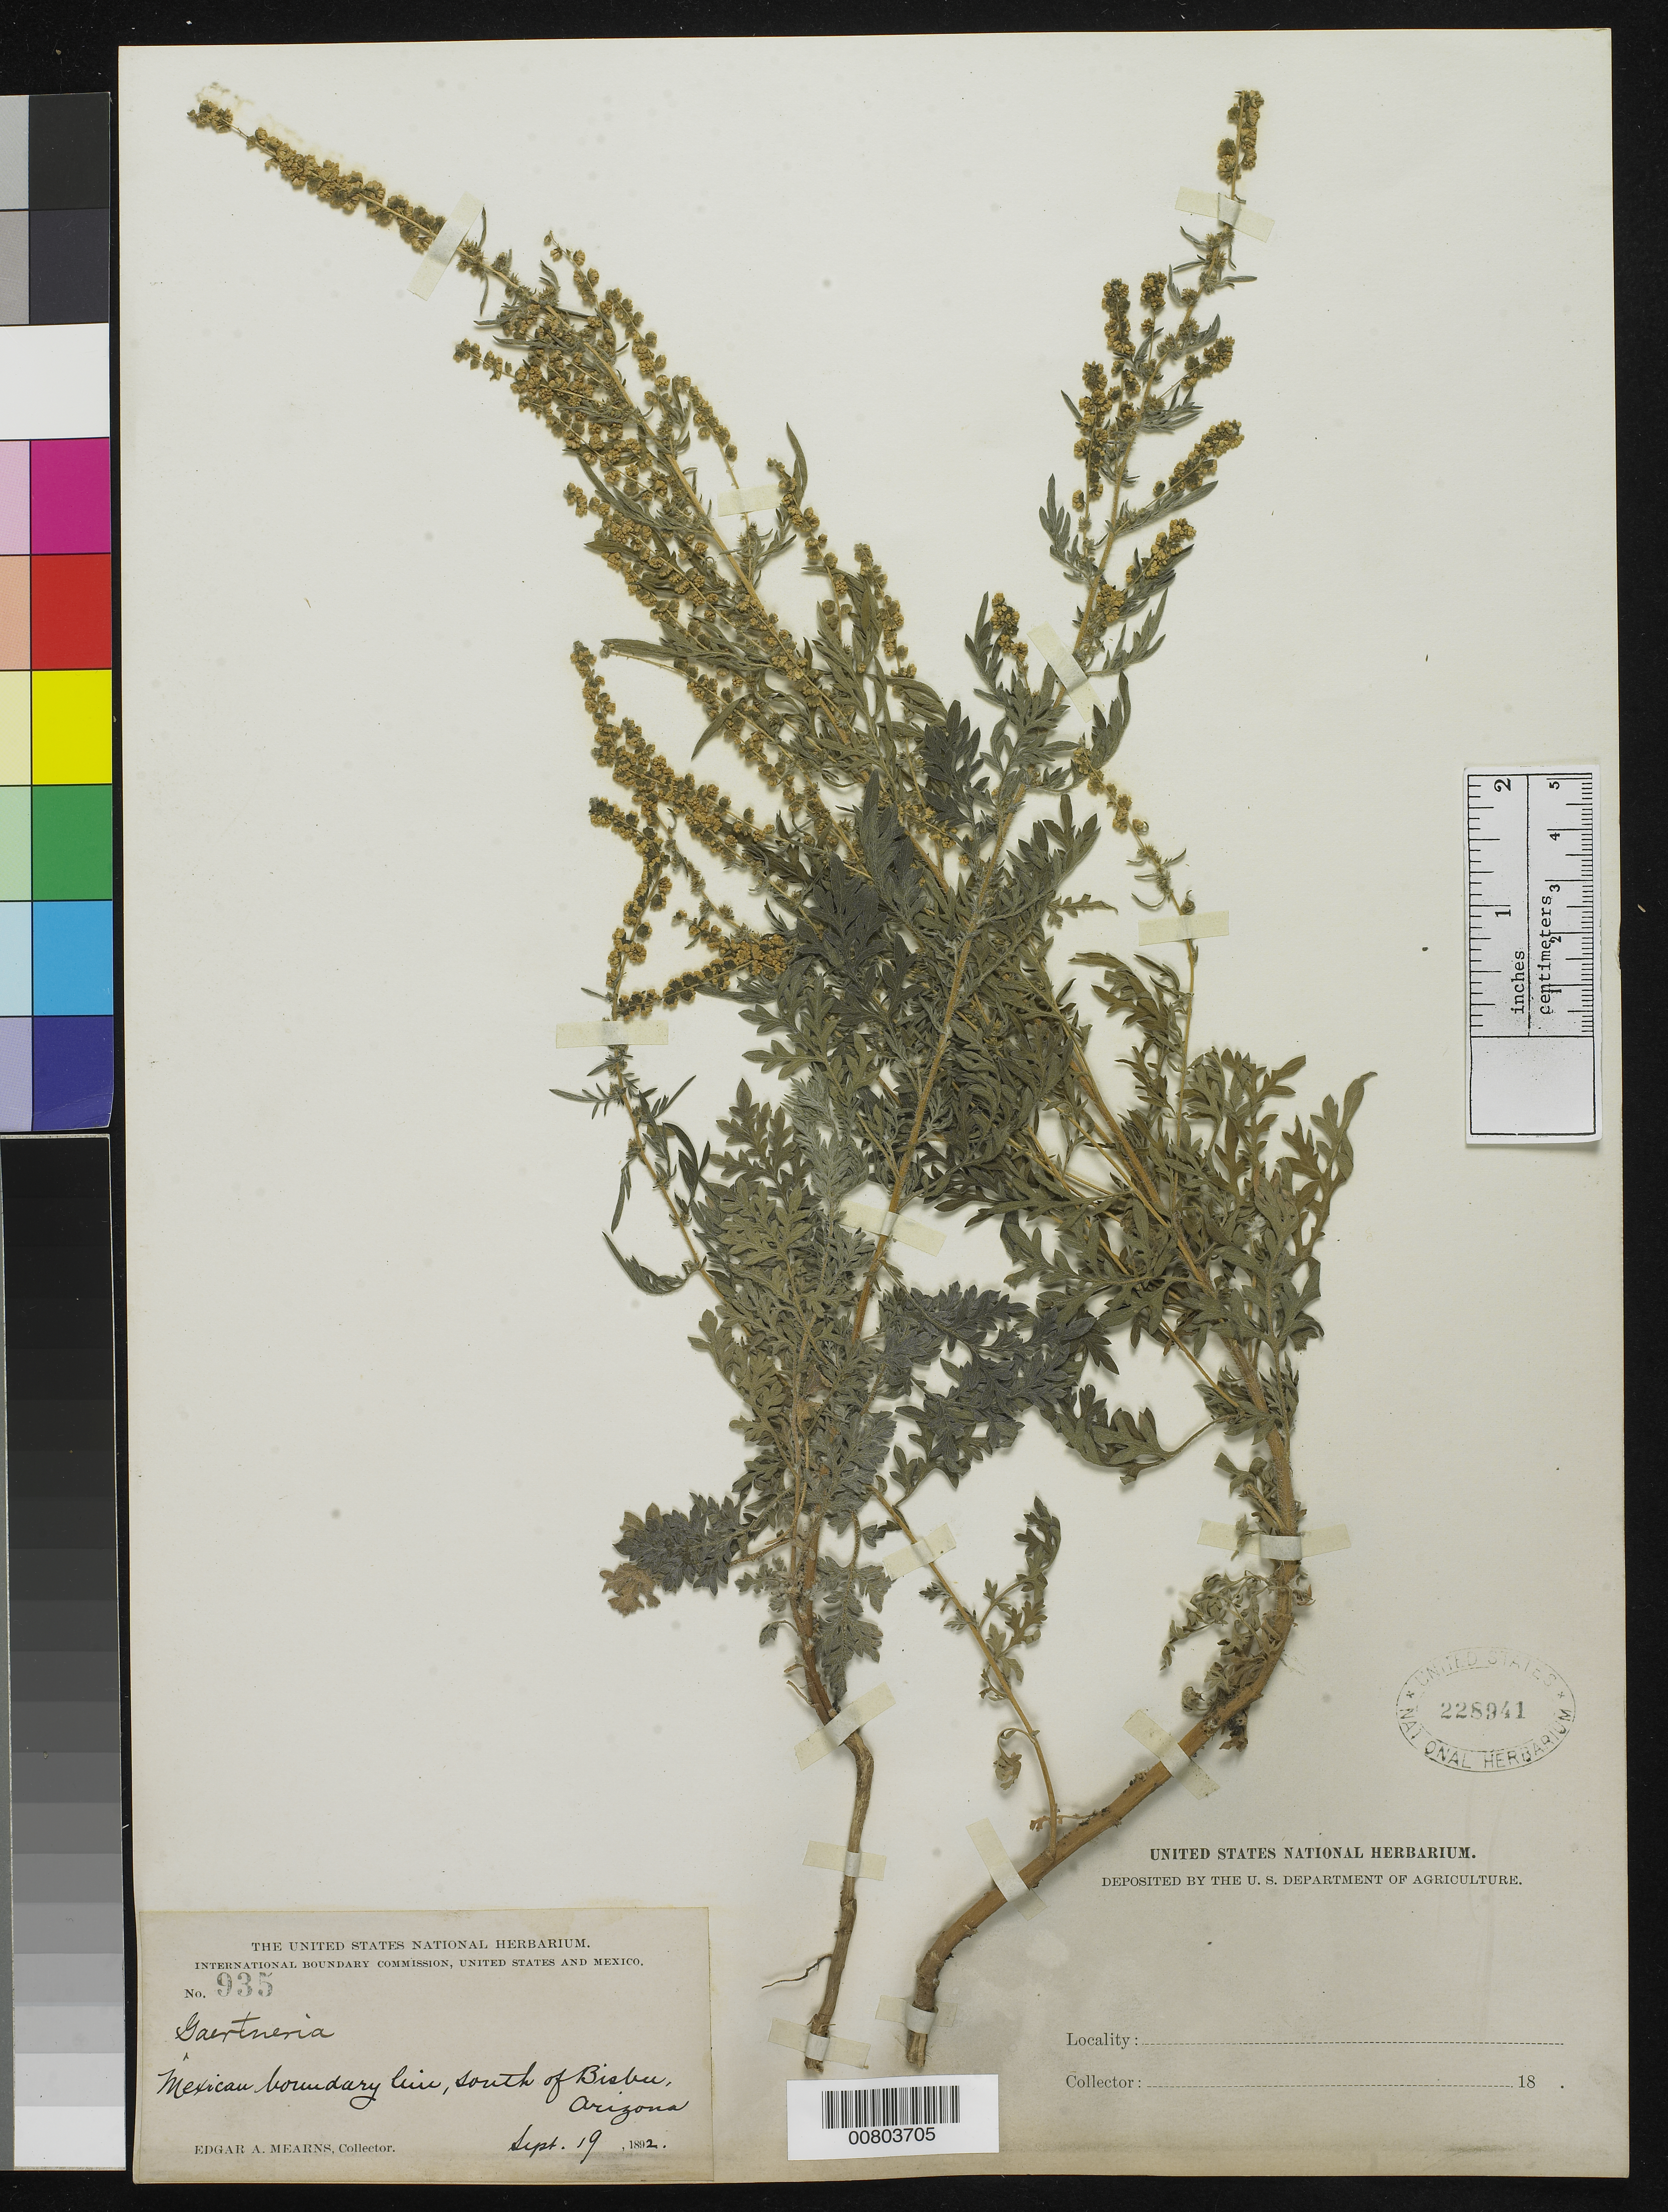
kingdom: Plantae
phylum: Tracheophyta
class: Magnoliopsida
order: Asterales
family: Asteraceae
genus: Franseria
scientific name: Franseria confertiflora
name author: (DC.) Rydb.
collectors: E. A. Mearns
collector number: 935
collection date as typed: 19 Sep 1892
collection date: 1892-09-19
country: United States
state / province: Arizona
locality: South of Bisbee, Arizona. Mexican boudary line.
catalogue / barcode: US 228941